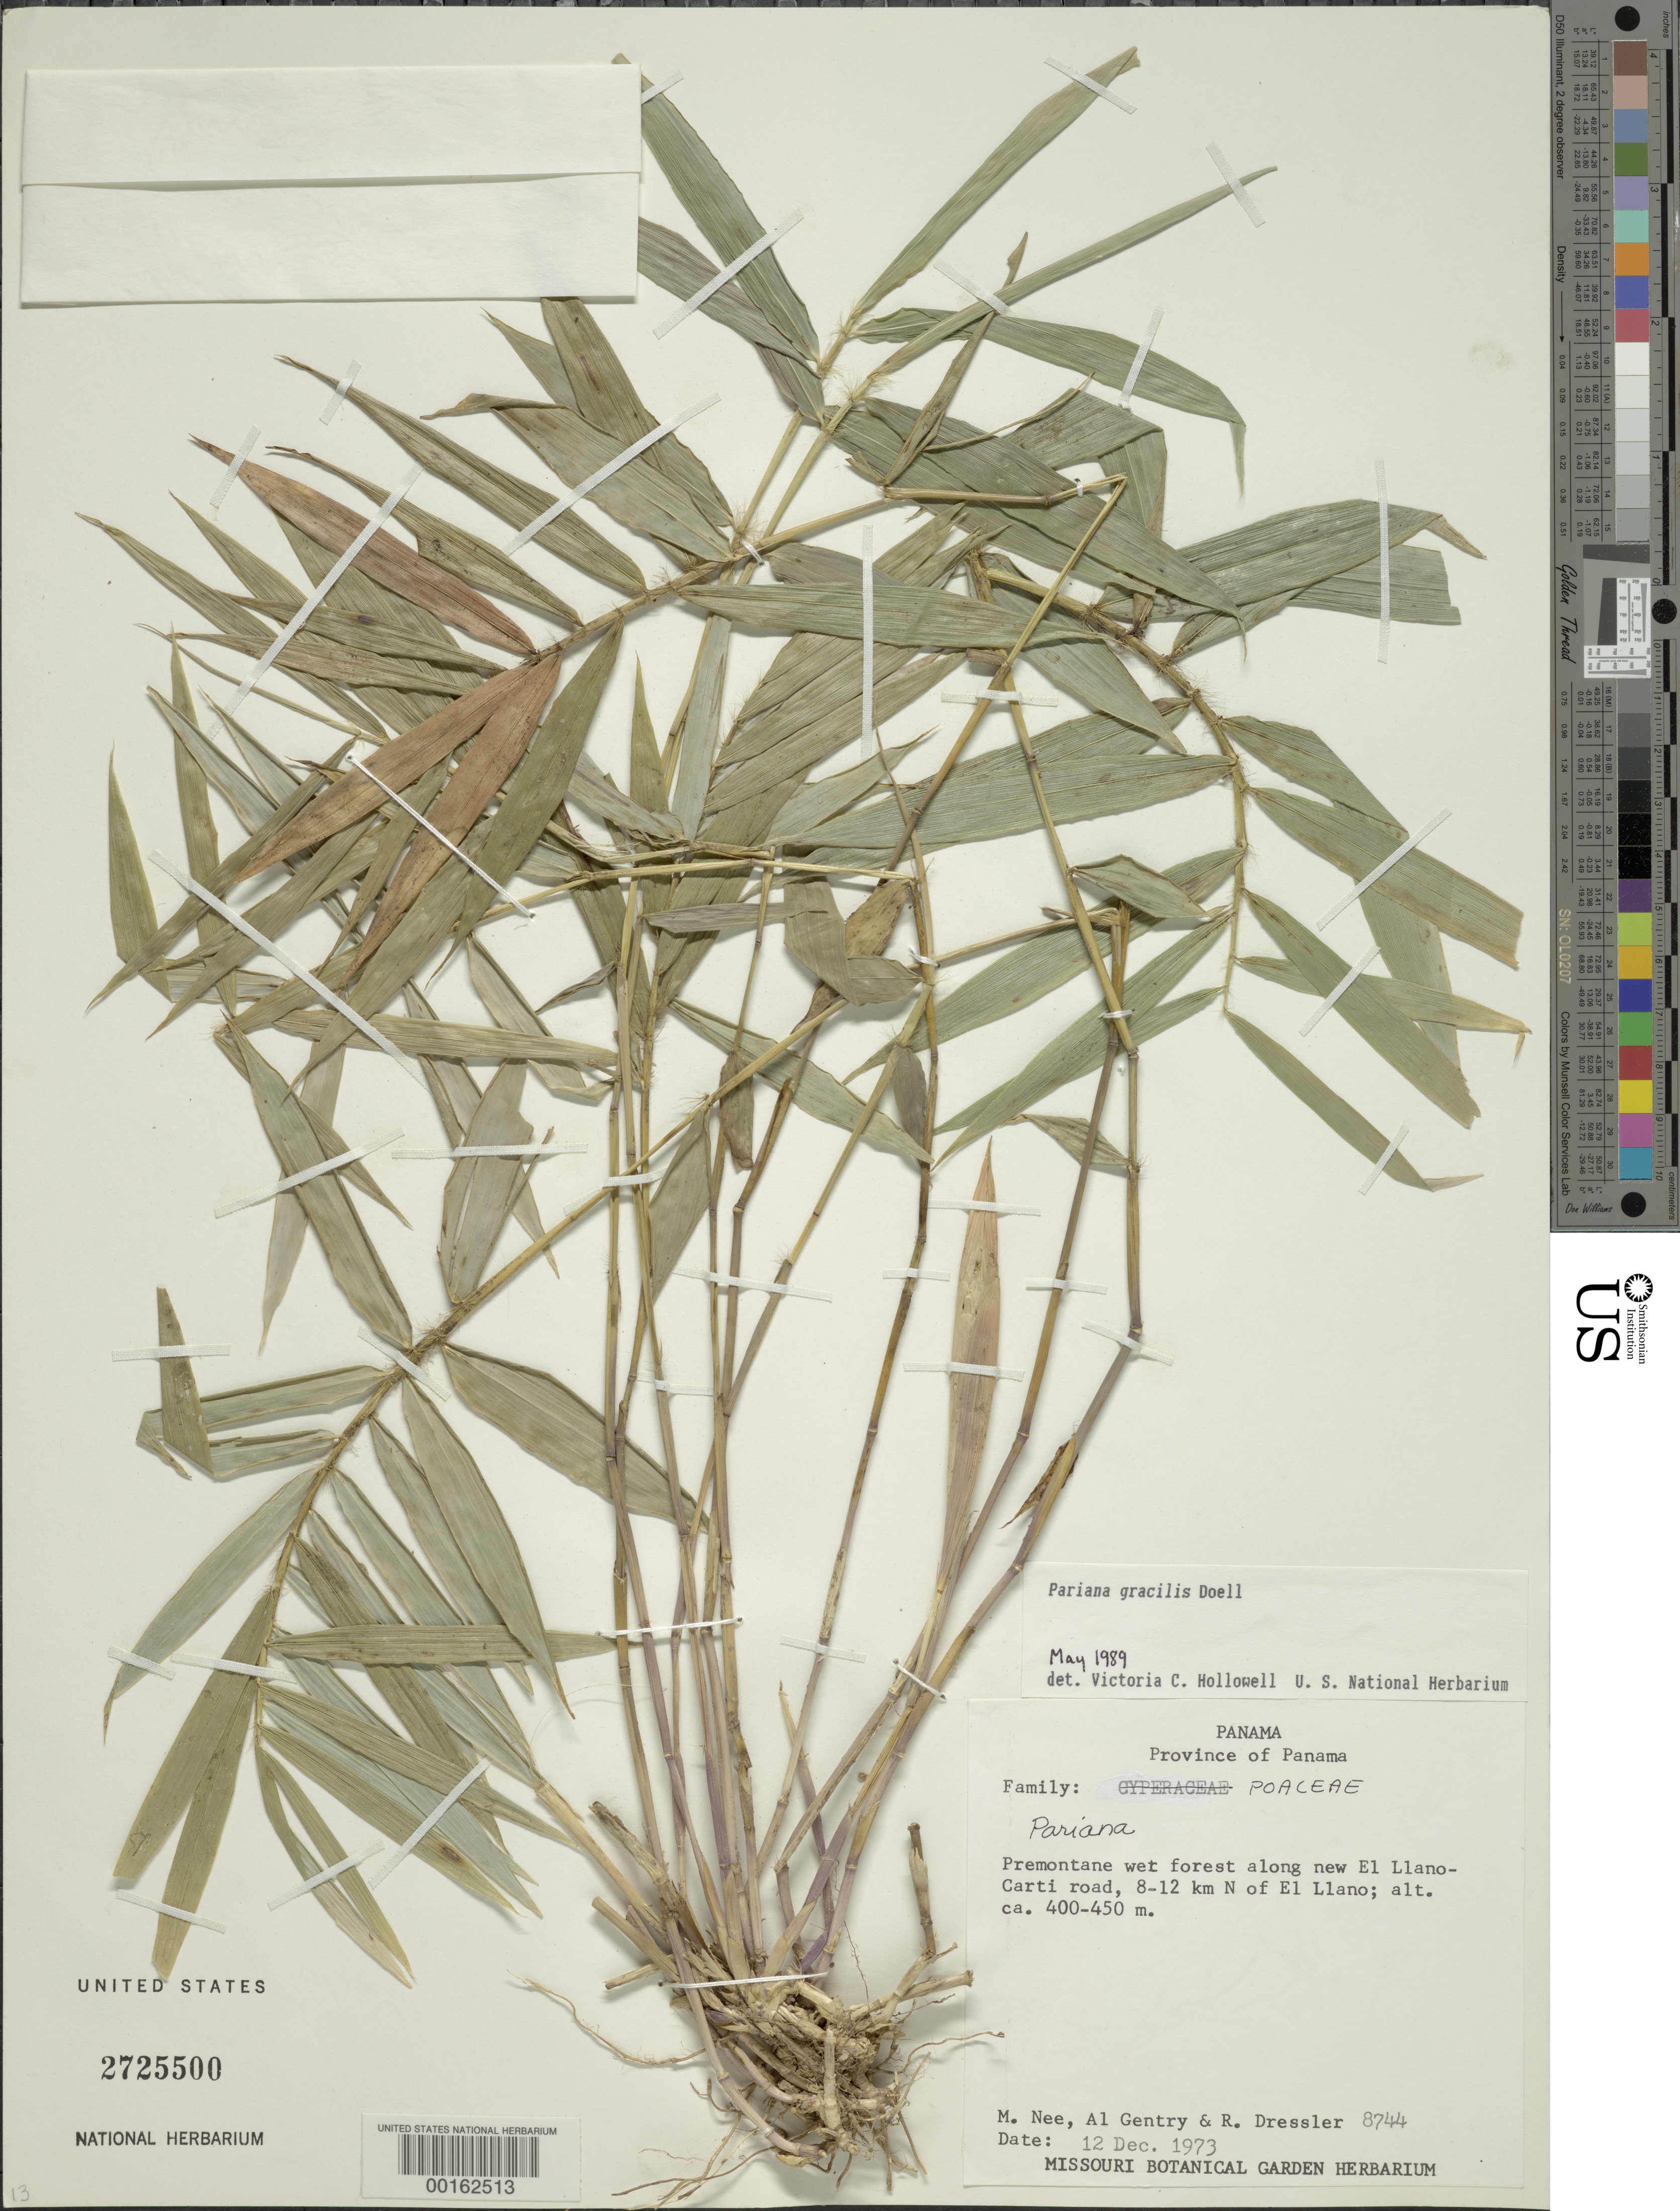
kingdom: Plantae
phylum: Tracheophyta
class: Liliopsida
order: Poales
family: Poaceae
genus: Pariana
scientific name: Pariana gracilis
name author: Döll in Mart.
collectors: M. Nee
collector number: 8744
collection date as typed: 12 Dec 1973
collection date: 1973-12-12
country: Panama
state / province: Panamá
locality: Along new El Llano-Carti road, 8-12 km N of El Llano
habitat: Premontane wet forest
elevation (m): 400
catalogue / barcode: US 2725500